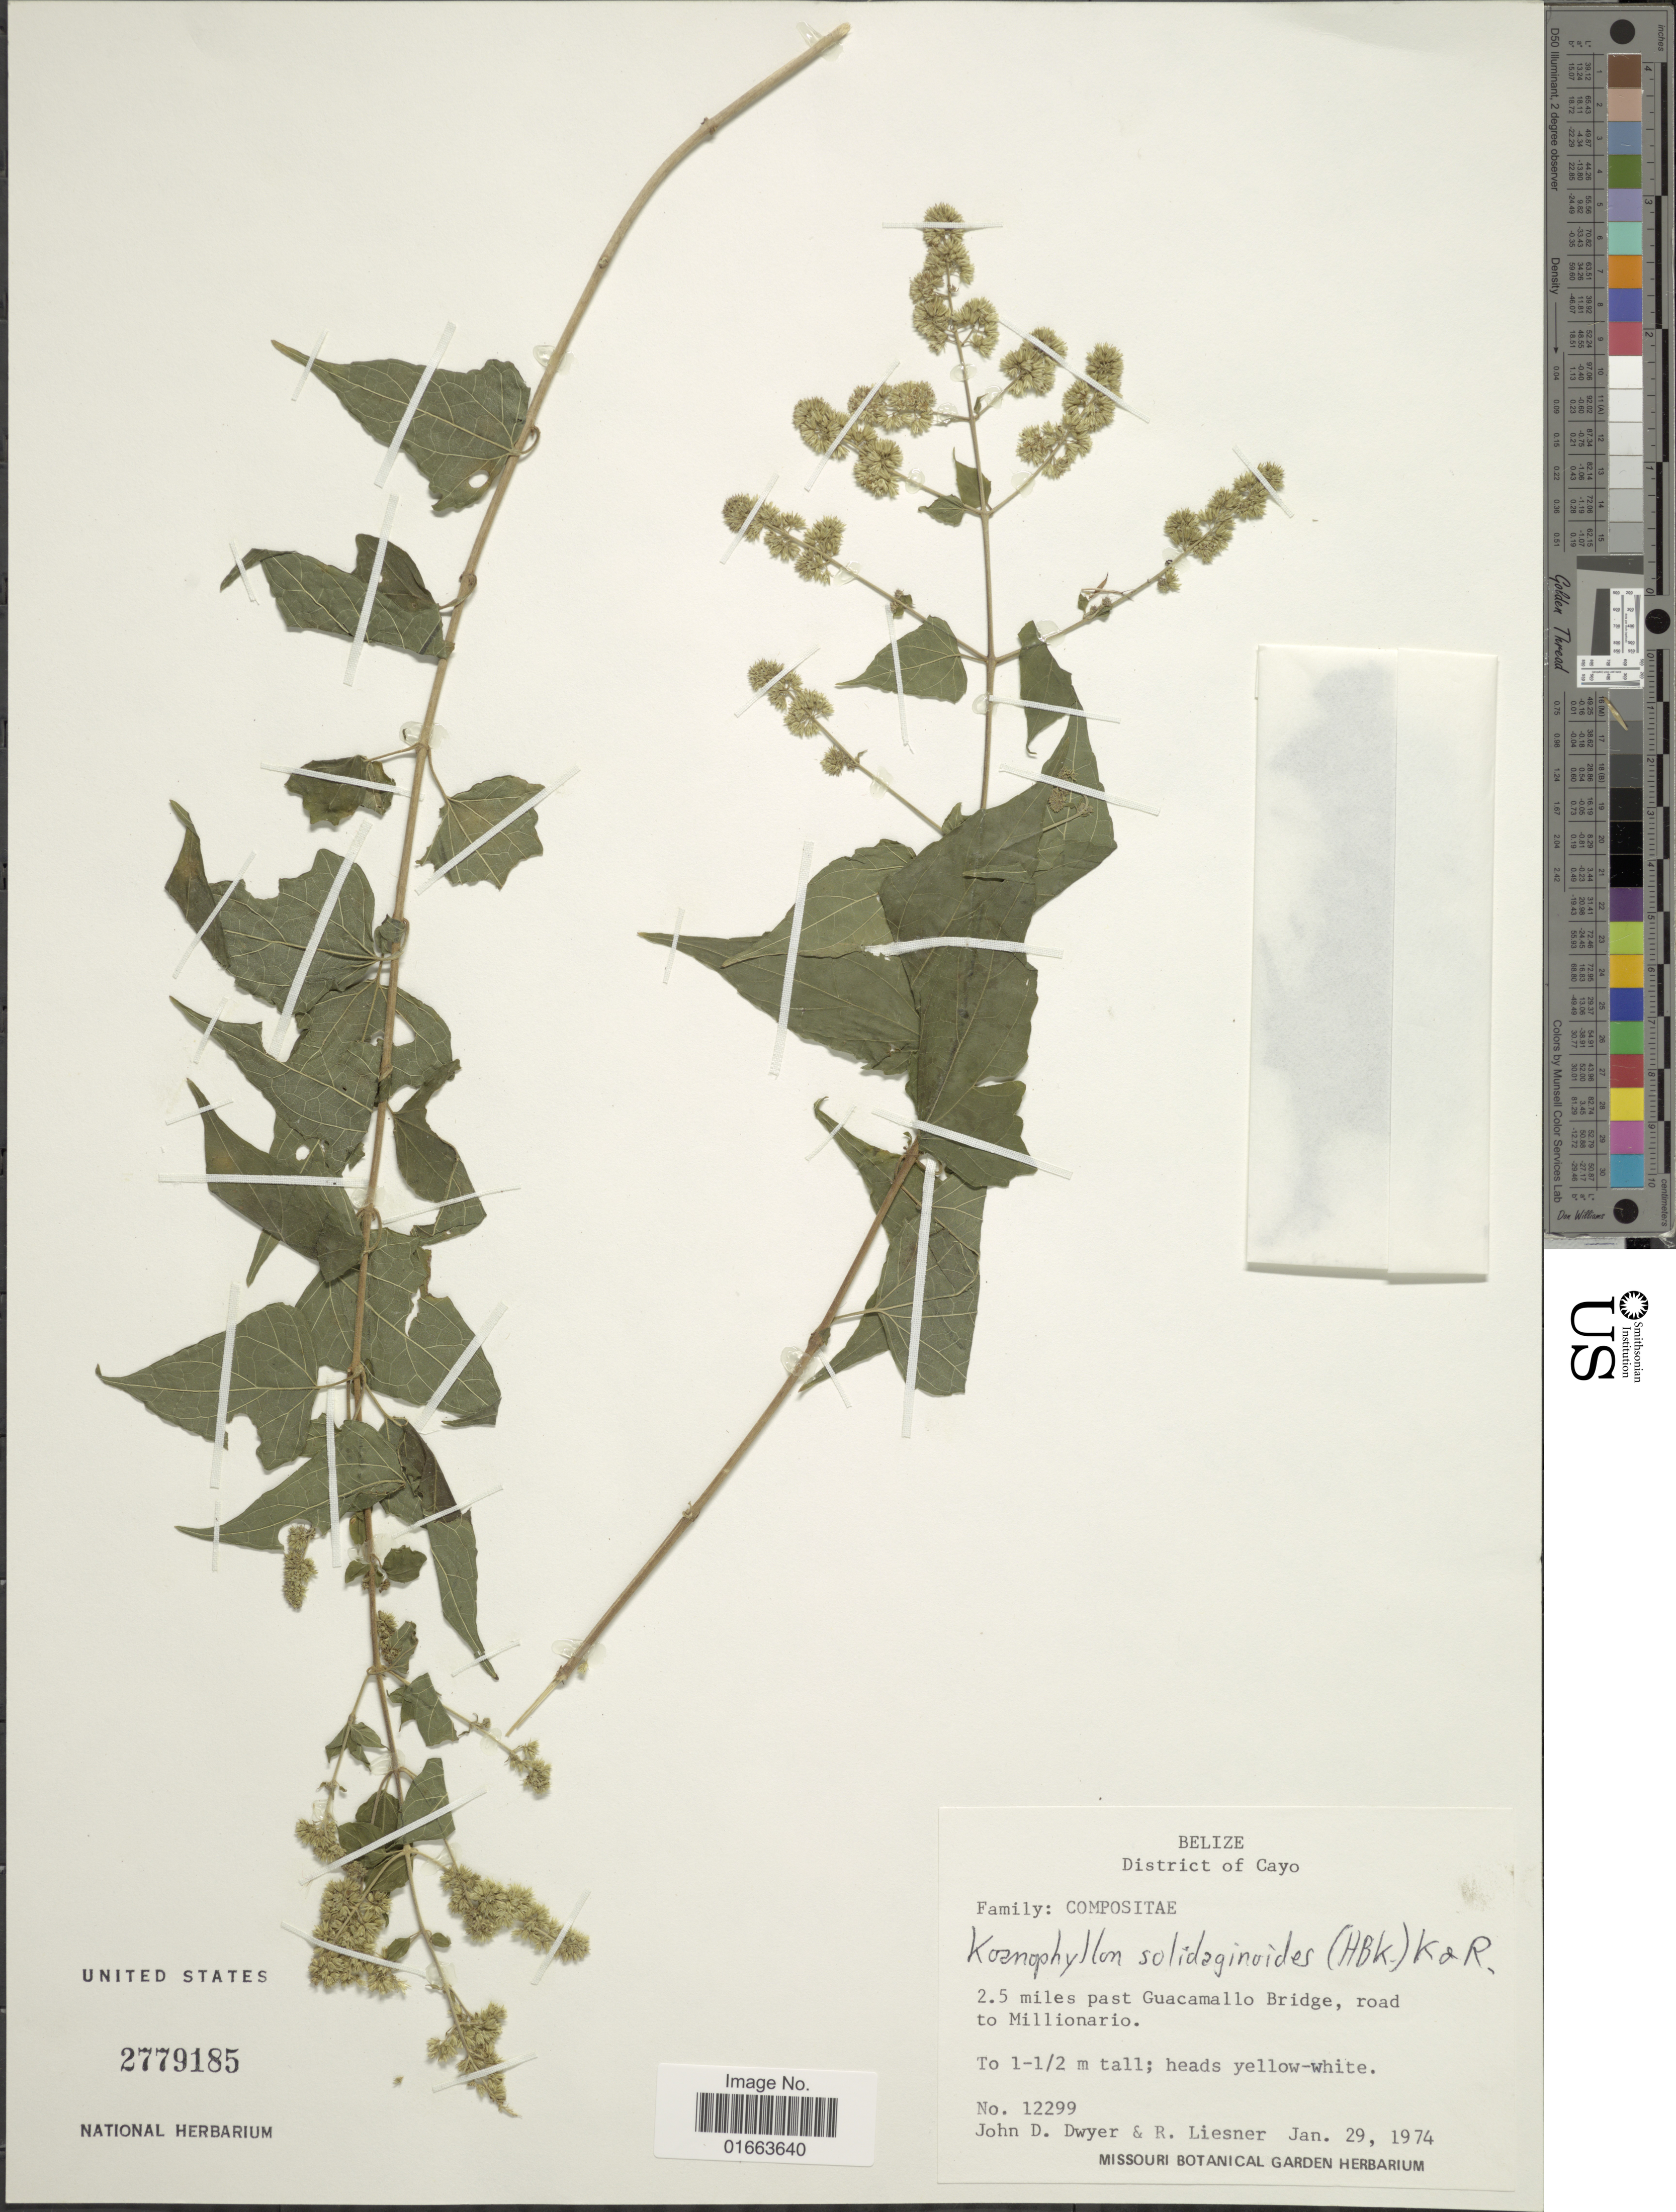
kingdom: Plantae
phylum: Tracheophyta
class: Magnoliopsida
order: Asterales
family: Asteraceae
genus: Koanophyllon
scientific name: Koanophyllon solidaginoides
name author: (Kunth) R.M. King & H. Rob.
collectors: J. D. Dwyer & R. L. Liesner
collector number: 12299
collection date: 1974-01-29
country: Belize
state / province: Cayo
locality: District of Cayo, 2. 5 miles past Guacalmallo Bridge, road to Millionario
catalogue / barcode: US 2779185